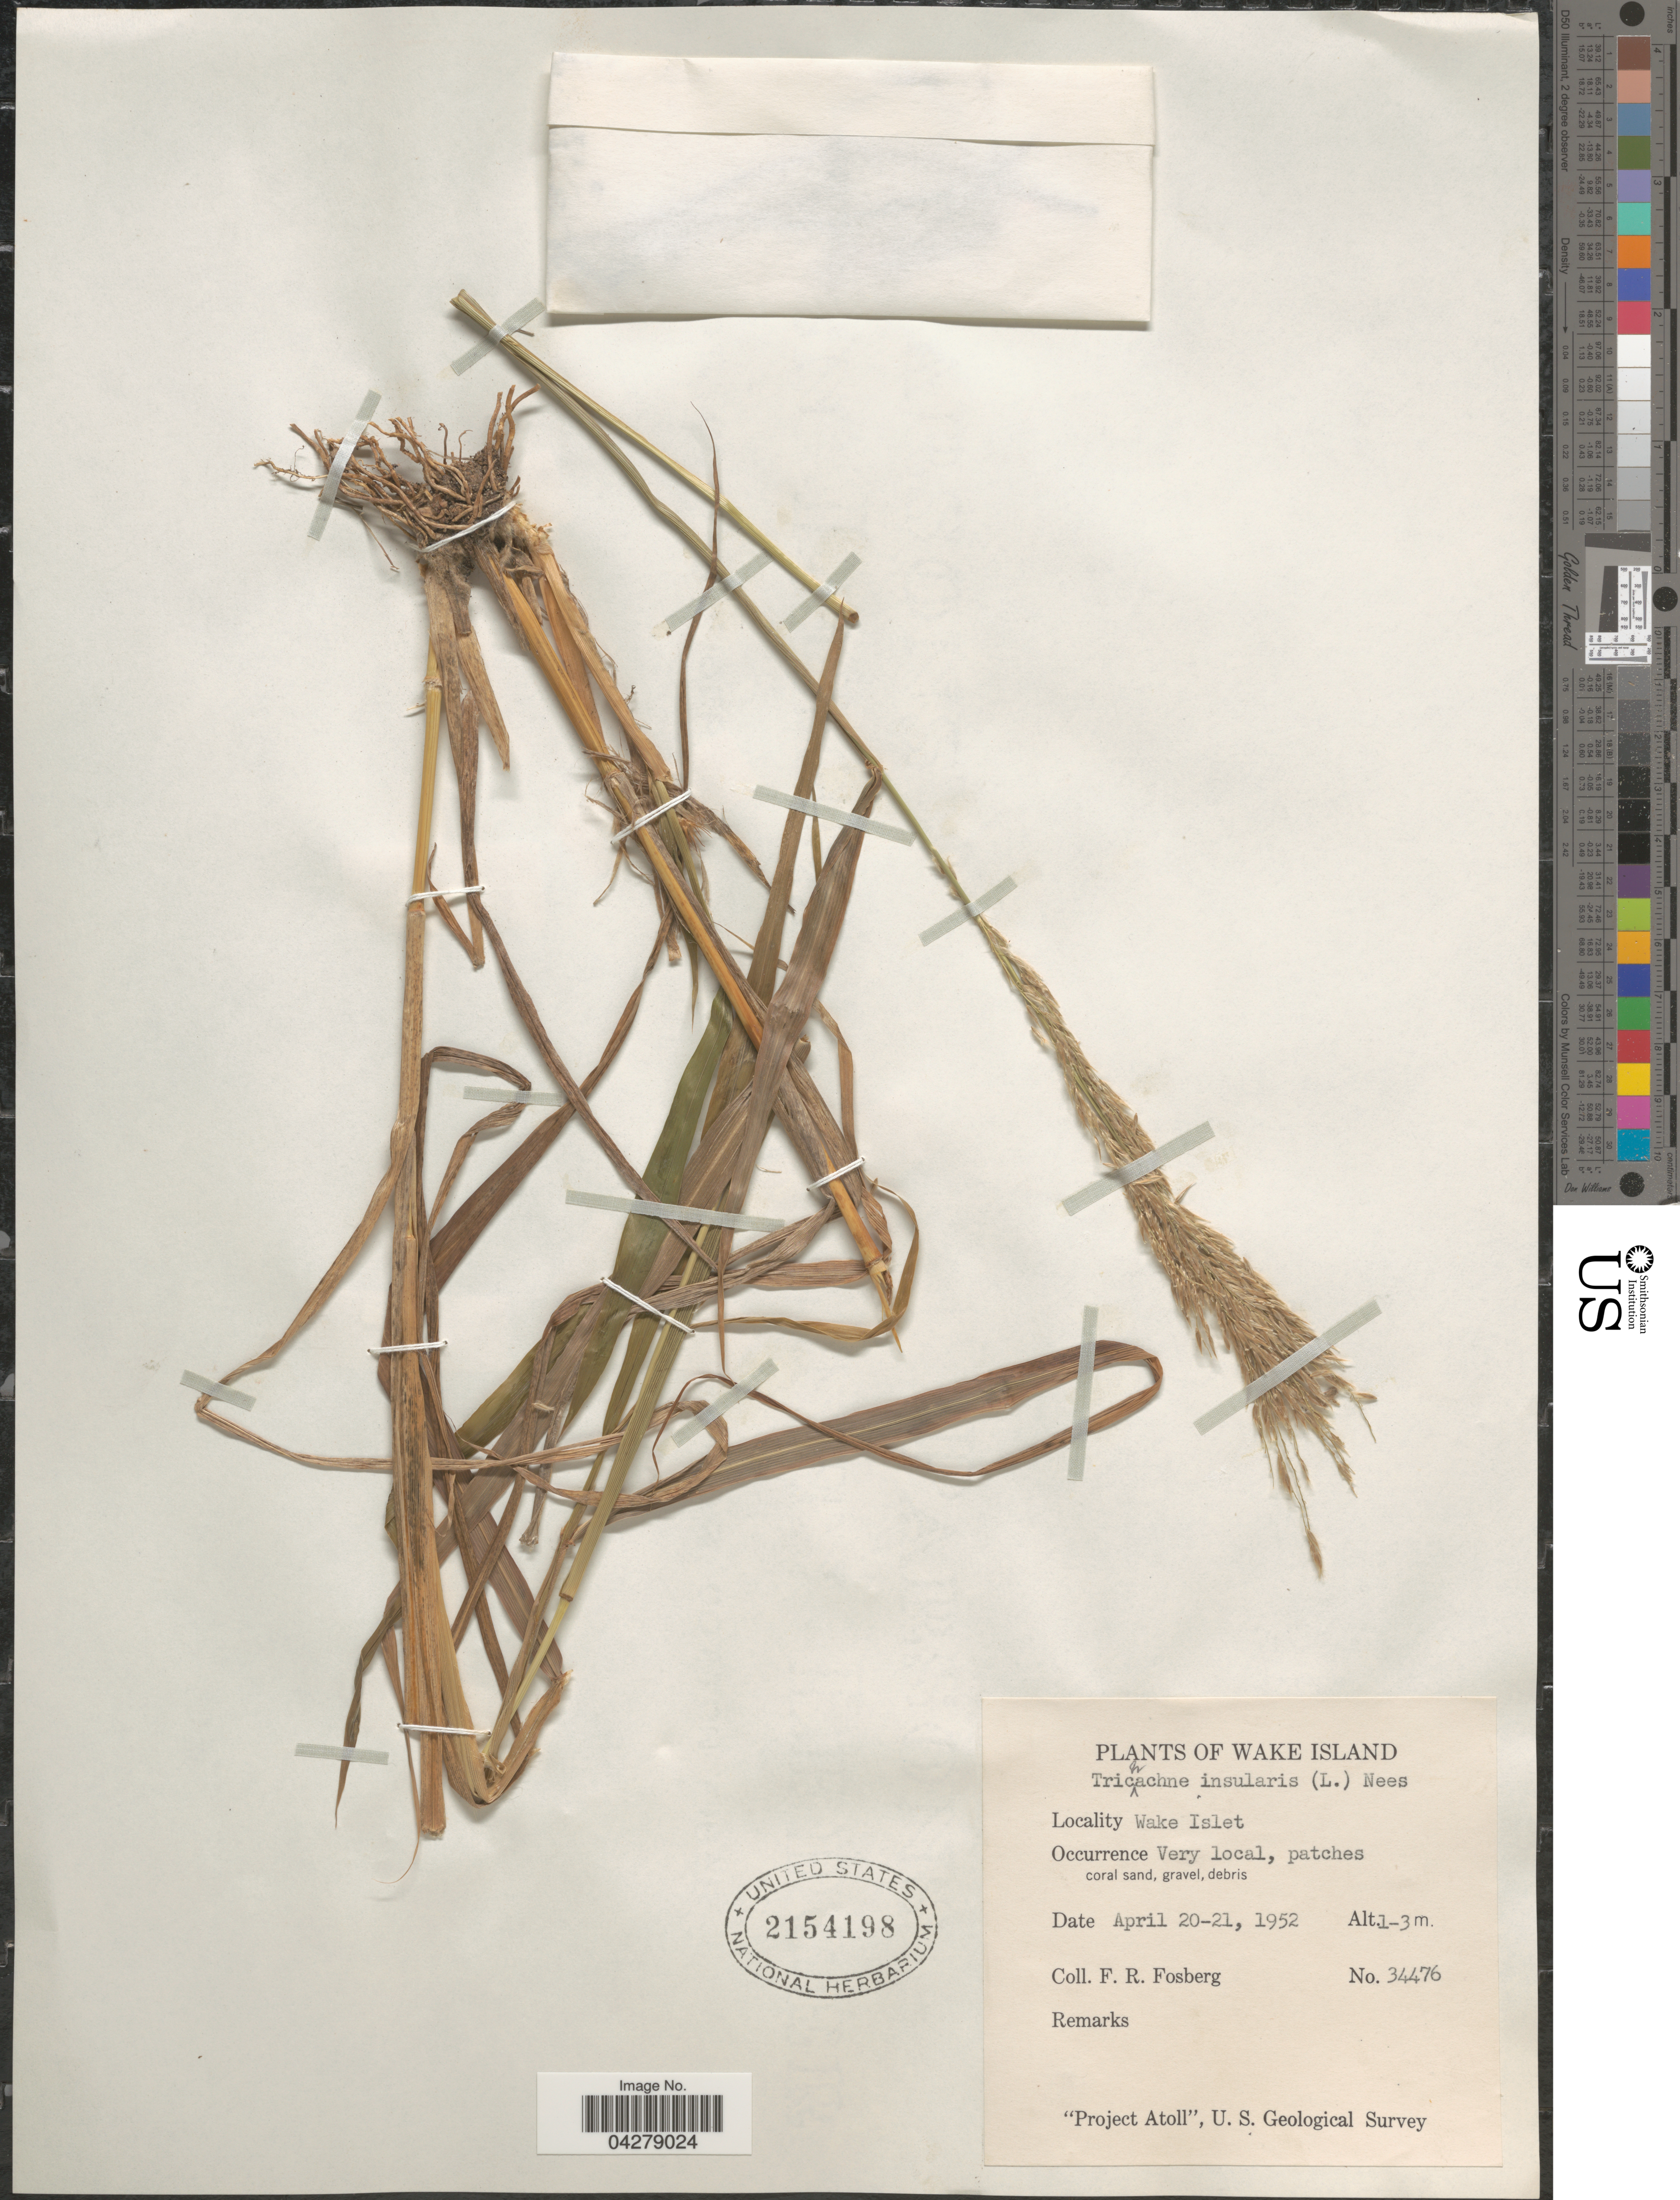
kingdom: Plantae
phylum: Tracheophyta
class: Liliopsida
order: Poales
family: Poaceae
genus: Digitaria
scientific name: Digitaria insularis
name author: (L.) Fedde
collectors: F. R. Fosberg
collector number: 34476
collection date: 1952-04-20/1952-04-21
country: U.S. Administered Pacific Islands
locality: Wake Island. Wake Islet. Very local, patches coral sand, gravel, debris. "Project Atoll", U. S. Geological Survey.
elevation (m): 1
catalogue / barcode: US 2154198